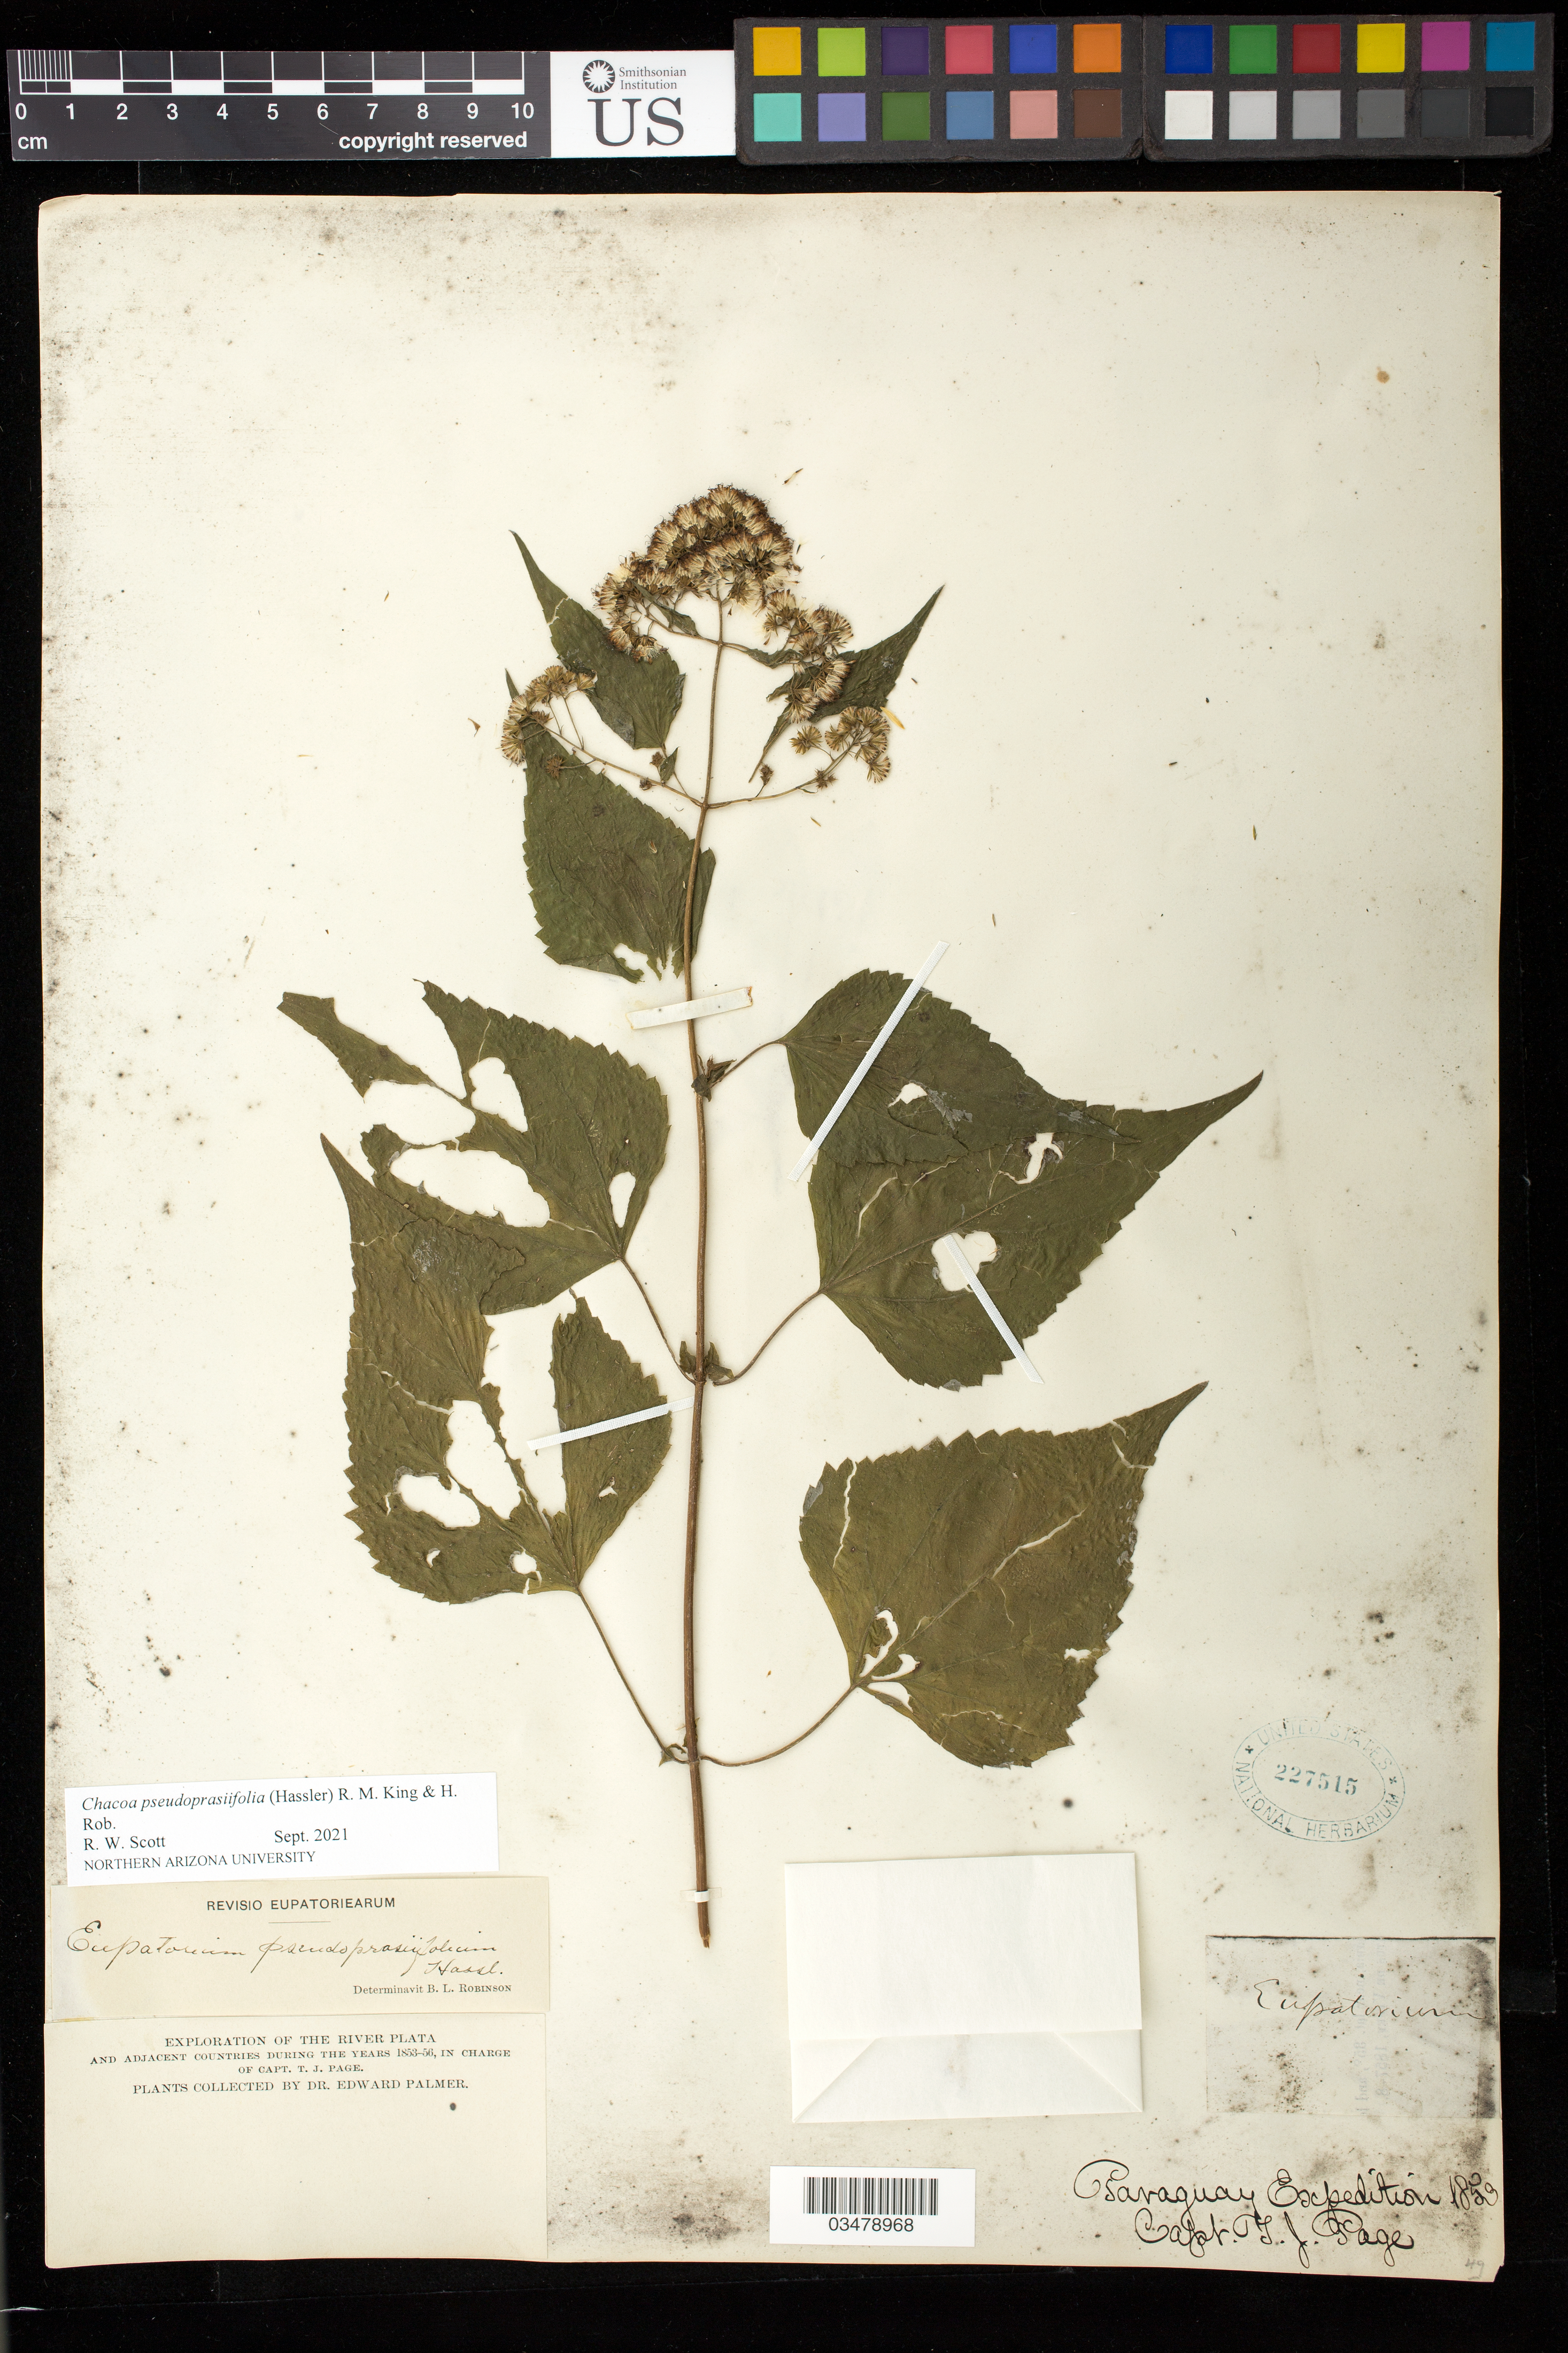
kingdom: Plantae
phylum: Tracheophyta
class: Magnoliopsida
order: Asterales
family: Asteraceae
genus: Chacoa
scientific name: Chacoa pseudoprasiifolia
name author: (Hassl.) R.M. King & H. Rob.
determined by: Scott, R. W.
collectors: E. Palmer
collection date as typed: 1853 to -- -- 1856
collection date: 1853/1856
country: Brazil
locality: Paraguay river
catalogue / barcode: US 227515